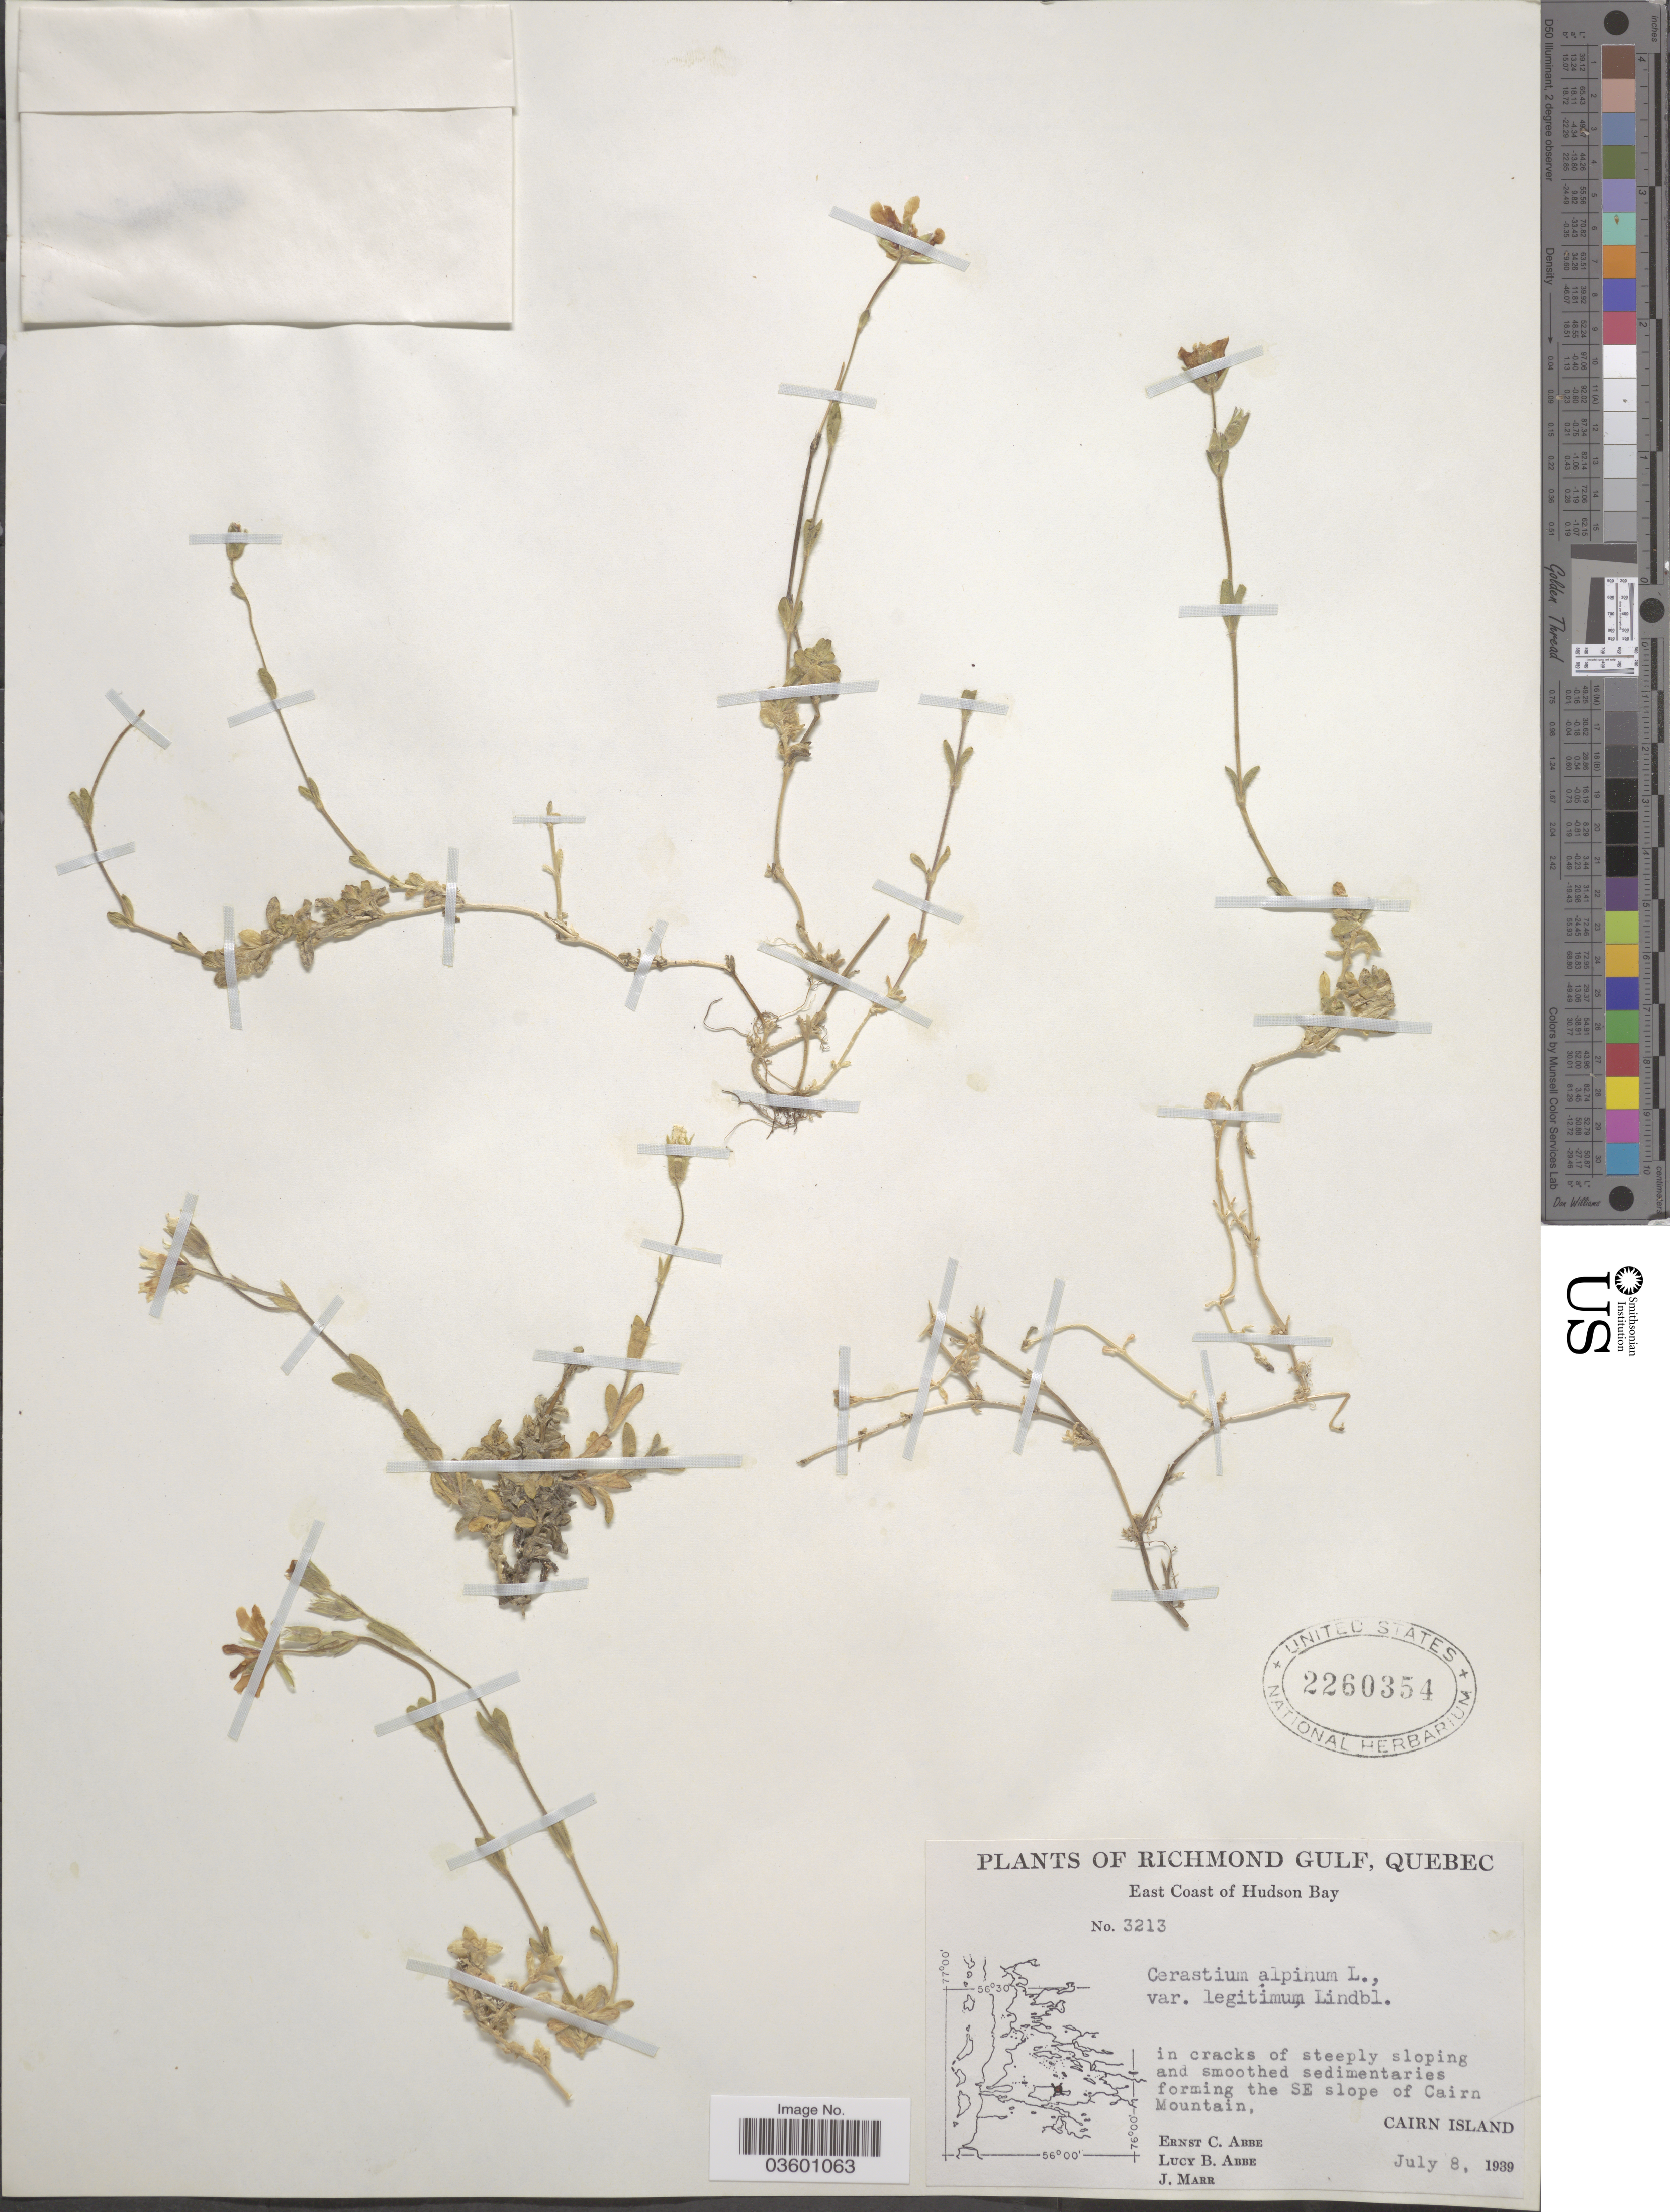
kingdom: Plantae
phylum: Tracheophyta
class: Magnoliopsida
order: Caryophyllales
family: Caryophyllaceae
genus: Cerastium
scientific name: Cerastium alpinum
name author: L.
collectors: E. C. Abbe, L. B. Abbe & J. Marr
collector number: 3213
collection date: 1939-07-08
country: Canada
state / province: Quebec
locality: Richmond Gulf. East Coast of Hudson Bay. SE slope of Cairn Mountain, Cairn Island.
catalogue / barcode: US 2260354